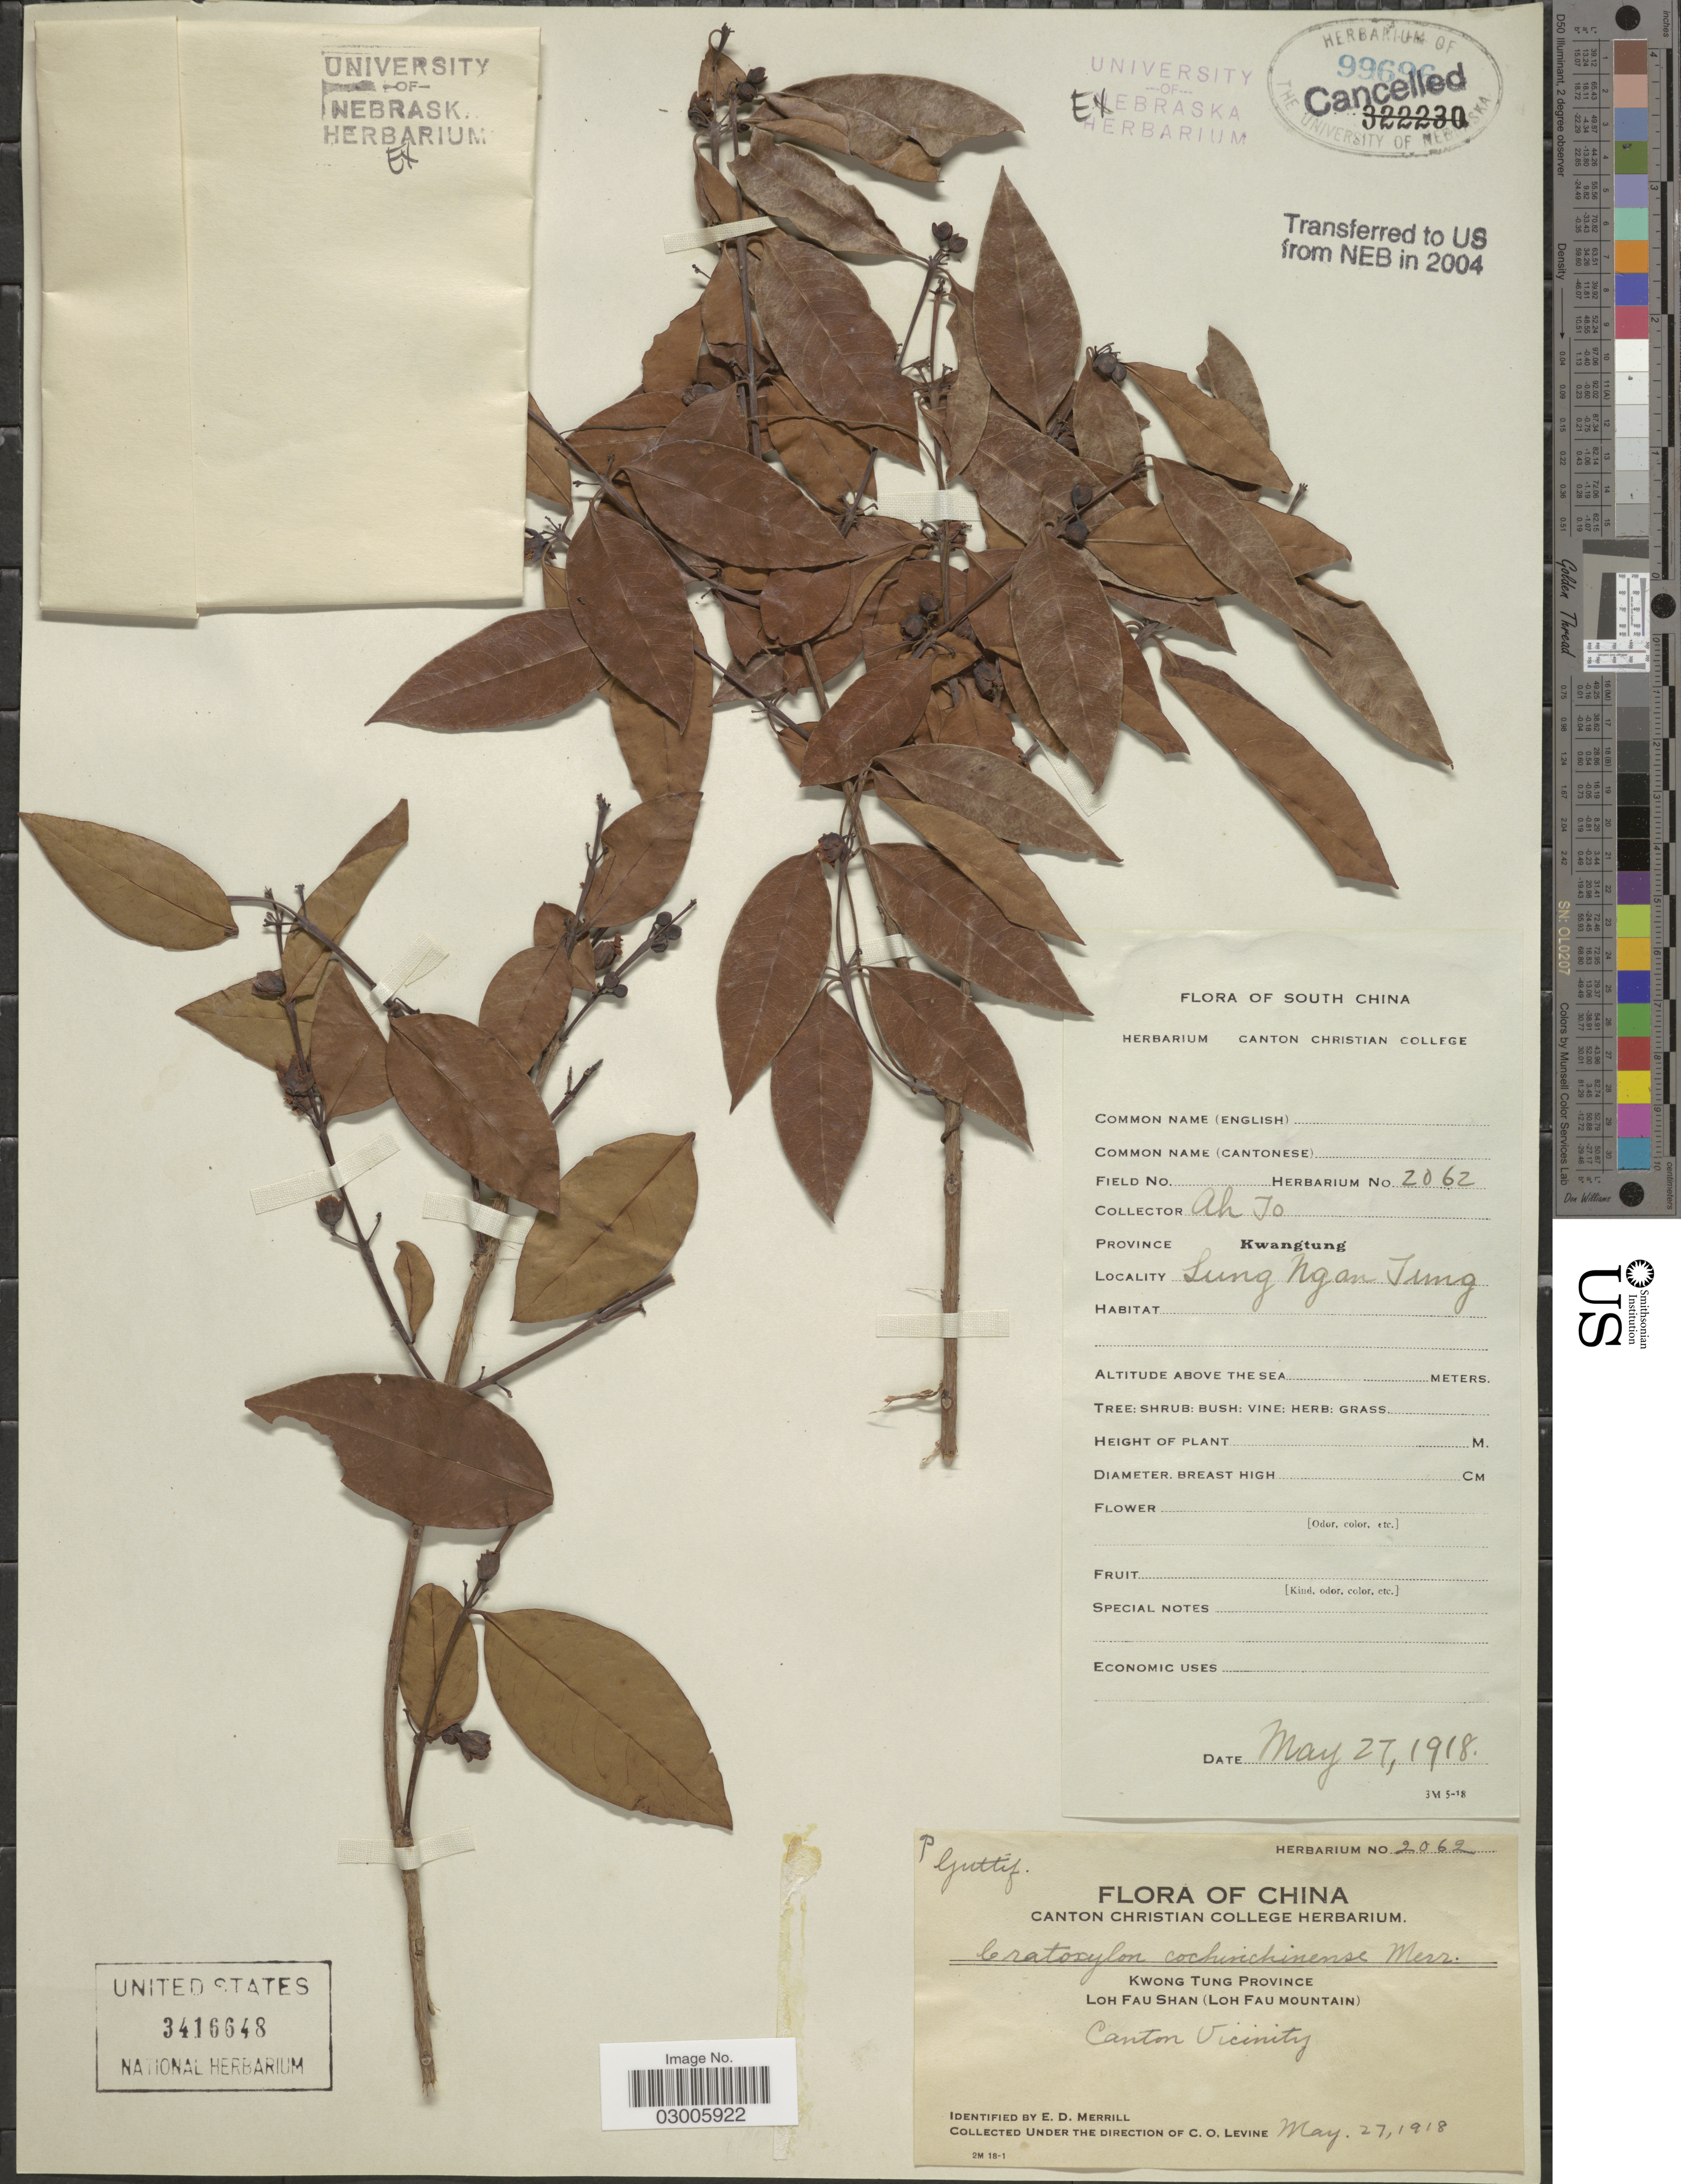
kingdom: Plantae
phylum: Tracheophyta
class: Magnoliopsida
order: Malpighiales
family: Hypericaceae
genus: Cratoxylum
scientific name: Cratoxylum formosum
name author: (Jack) Benth. & Hook. f. ex Dyer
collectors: Ah To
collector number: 2062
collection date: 1918-05-27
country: China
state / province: Guangdong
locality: Province Kwangtung. Sung Ngan Tung.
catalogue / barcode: US 3416648